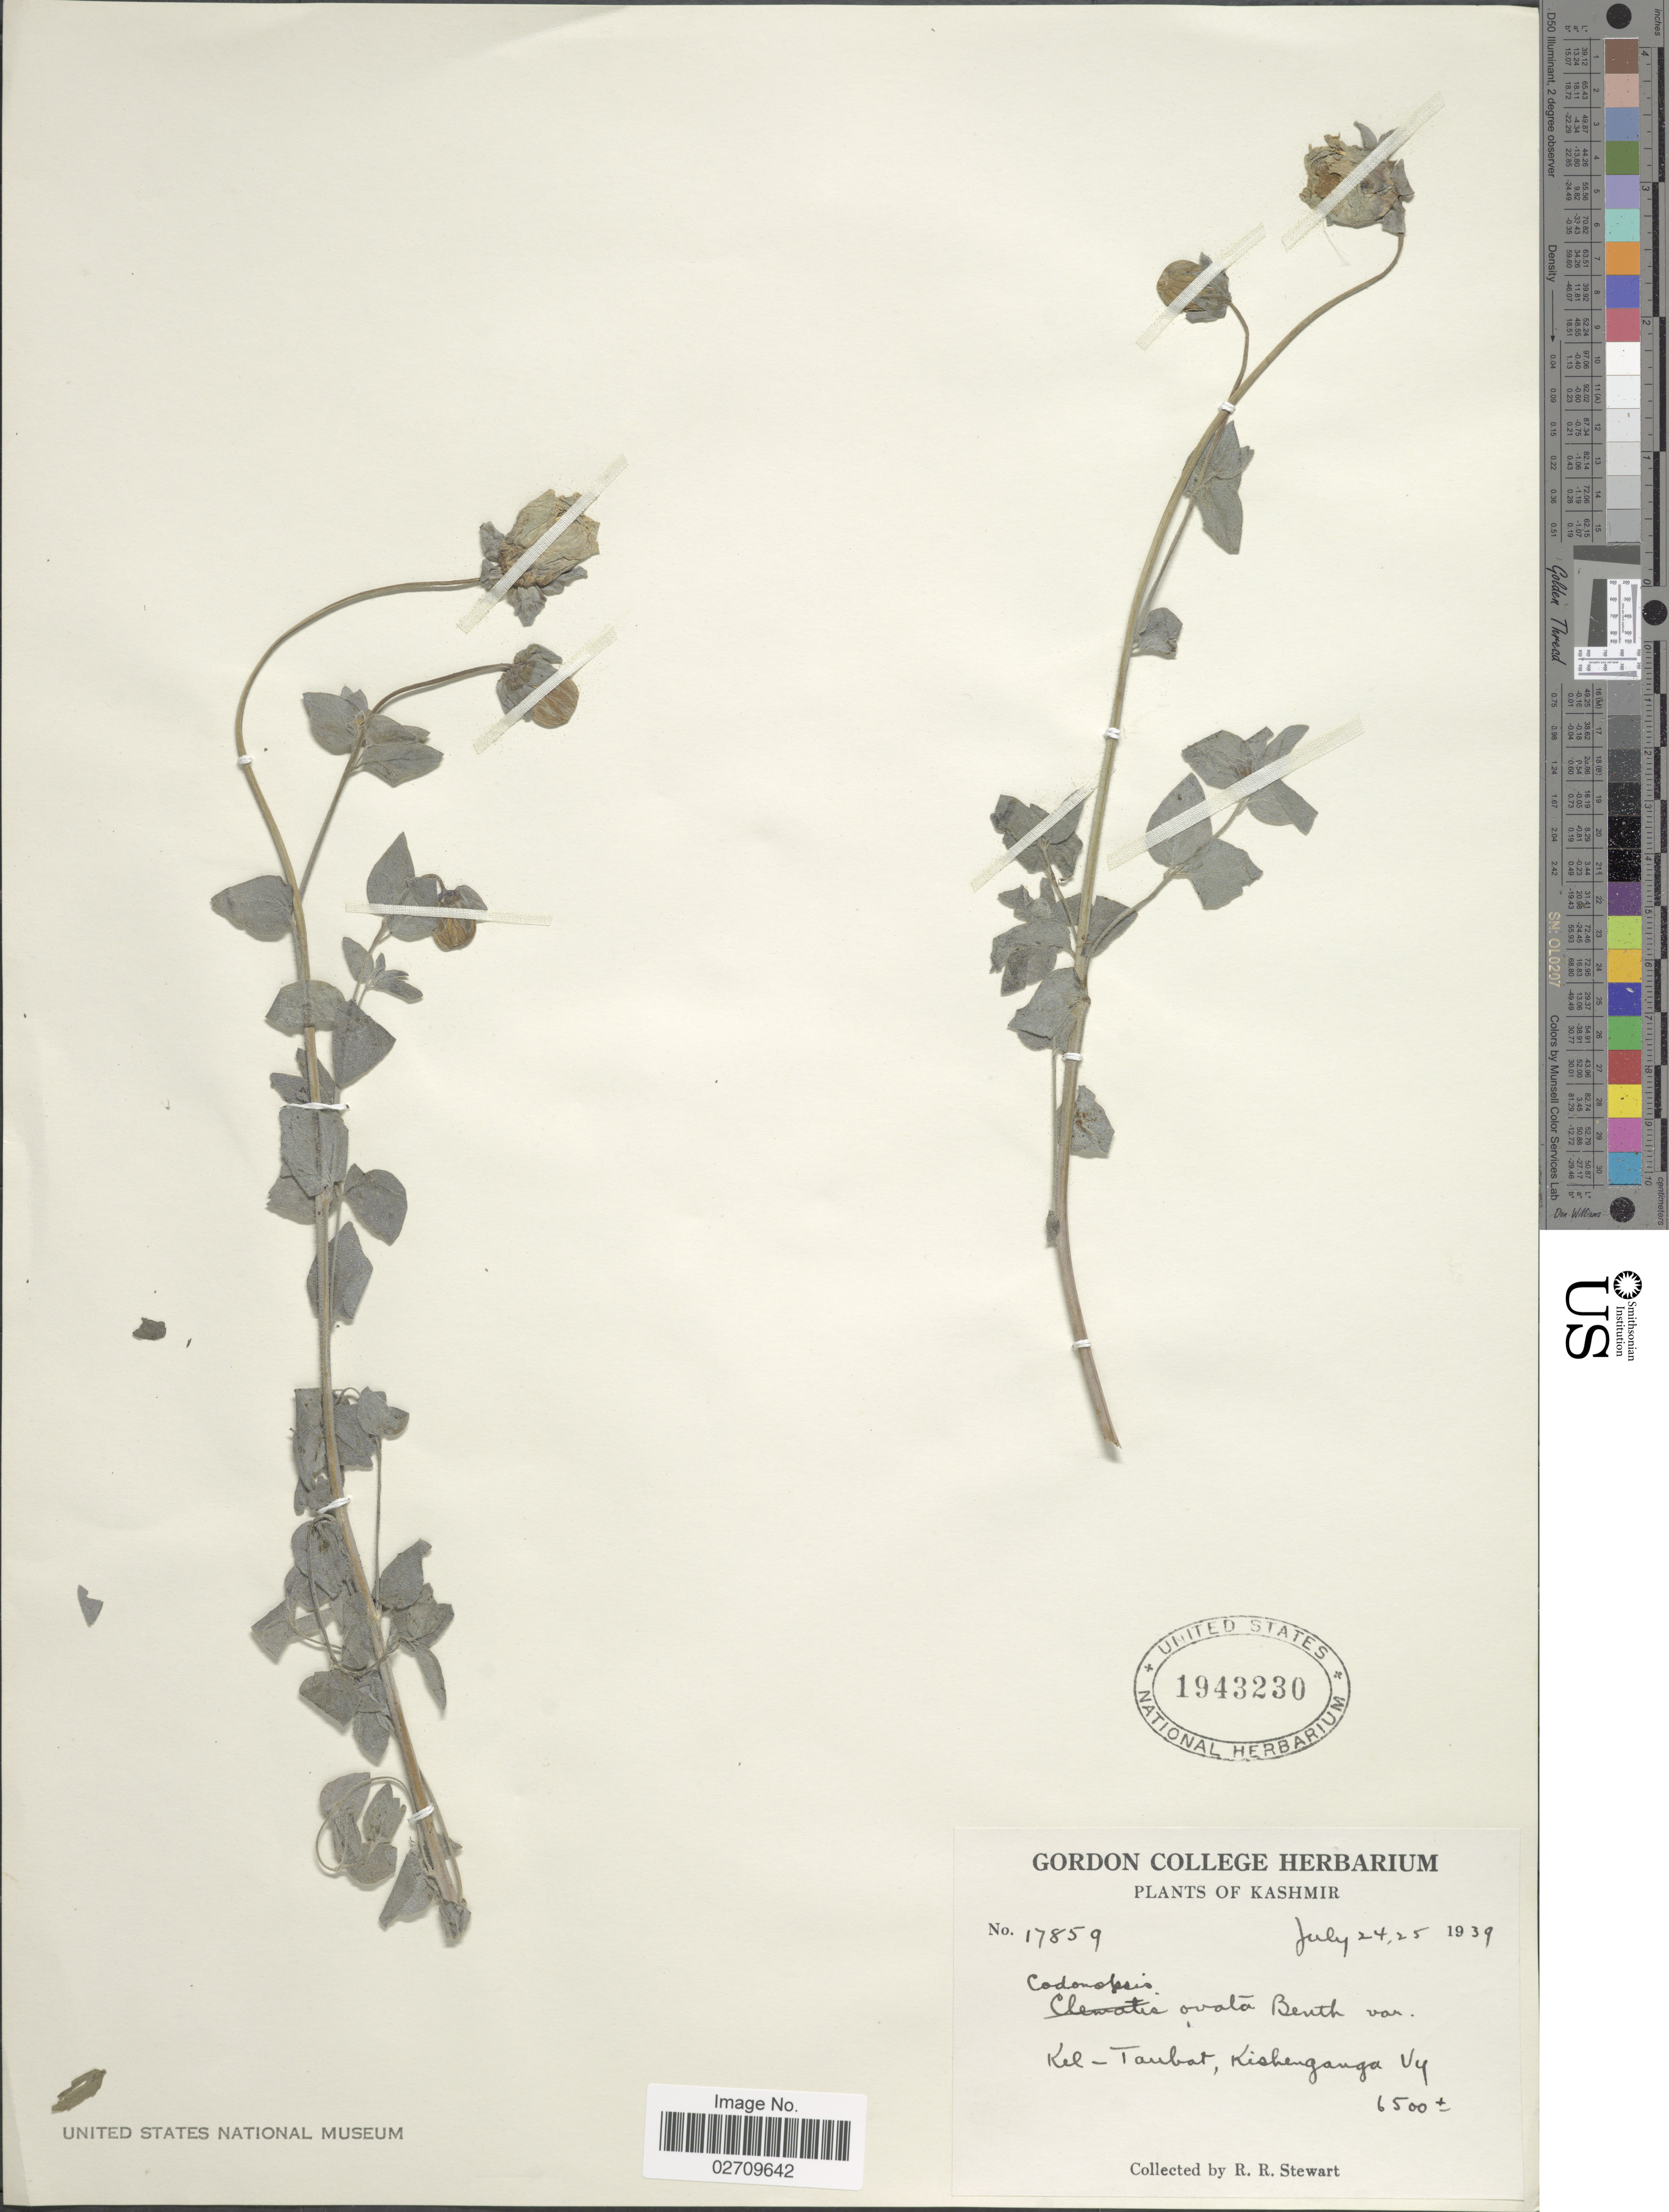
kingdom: Plantae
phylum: Tracheophyta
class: Magnoliopsida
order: Asterales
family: Campanulaceae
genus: Codonopsis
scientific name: Codonopsis ovata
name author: Benth.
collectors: R. R. Stewart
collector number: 17859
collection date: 1939-07-24/1939-07-25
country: Pakistan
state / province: Azad Kashmir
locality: Kashmir, Kel-Taubat, Kishenganga Vy.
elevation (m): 1981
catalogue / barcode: US 1943230